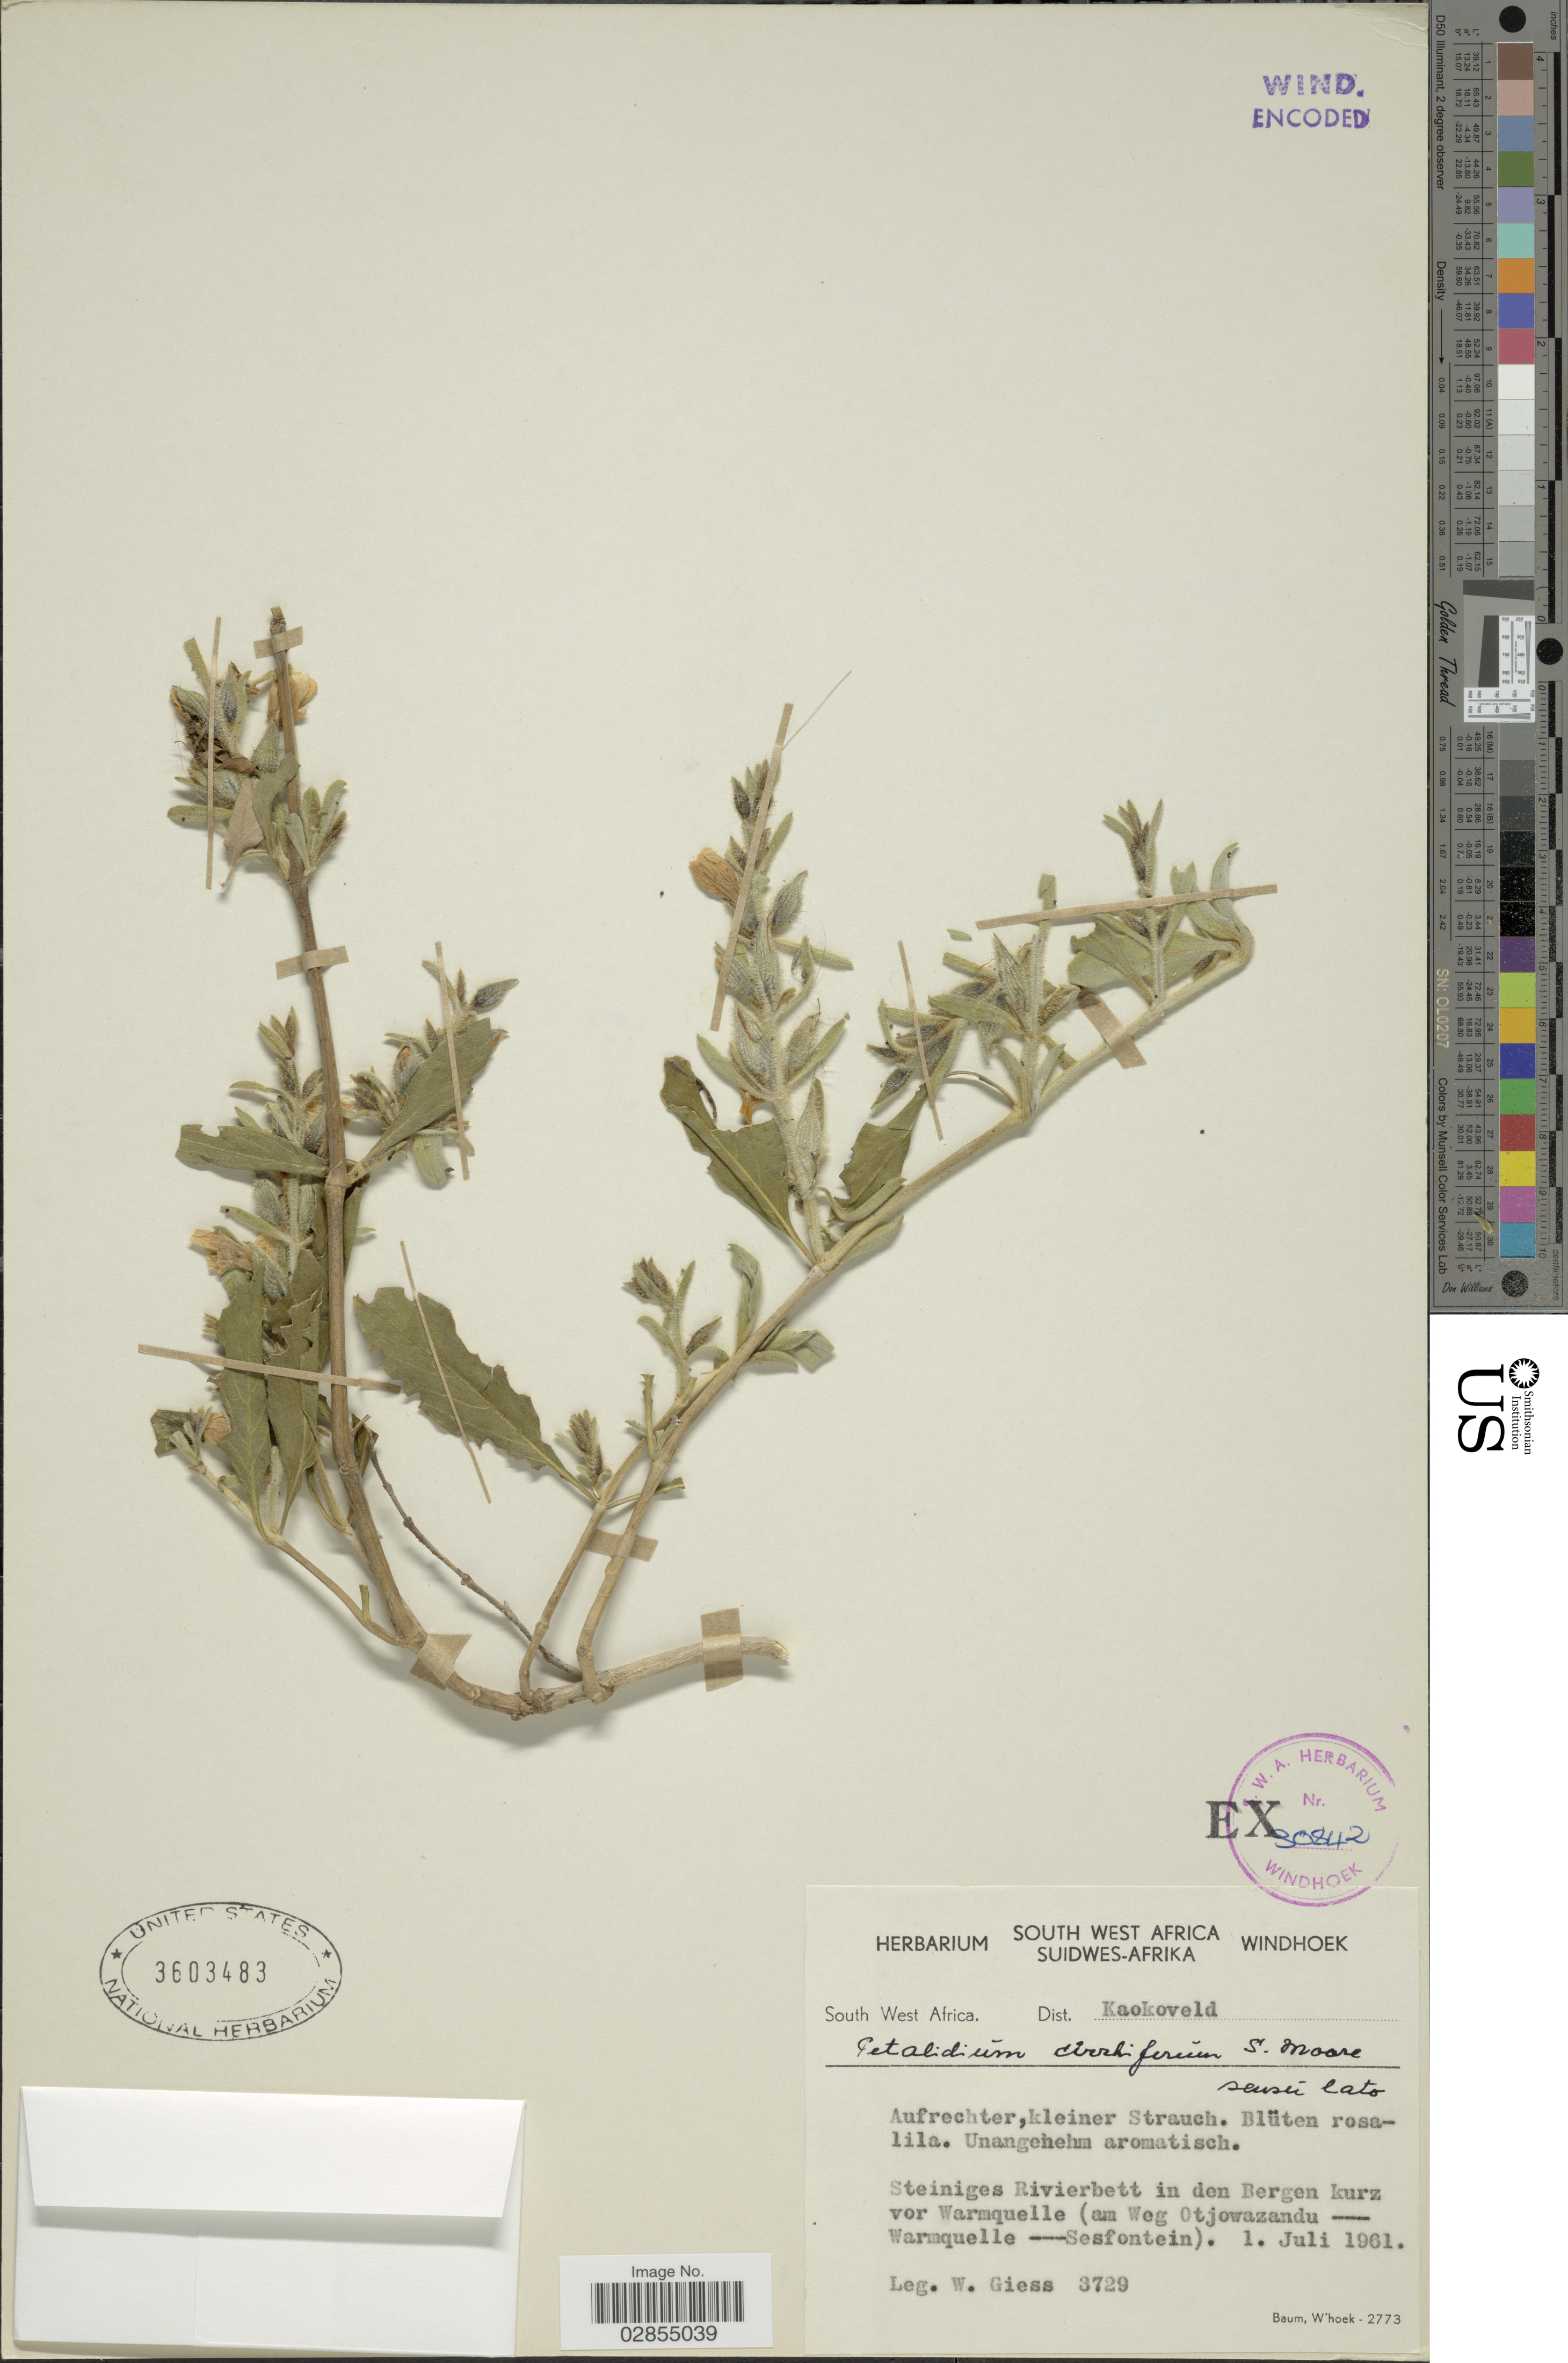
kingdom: Plantae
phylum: Tracheophyta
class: Magnoliopsida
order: Lamiales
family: Acanthaceae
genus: Petalidium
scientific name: Petalidium cirrhiferum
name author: S. Moore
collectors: W. Giess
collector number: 3729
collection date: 1961-07-01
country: Namibia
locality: South West Africa, Dist. Kaokoveld, Steiniges Rivierbett in den Bergen kurz vor Warmquelle (am Weg Otjowazandu-Warmquelle-Sesfontein).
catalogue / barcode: US 3603483